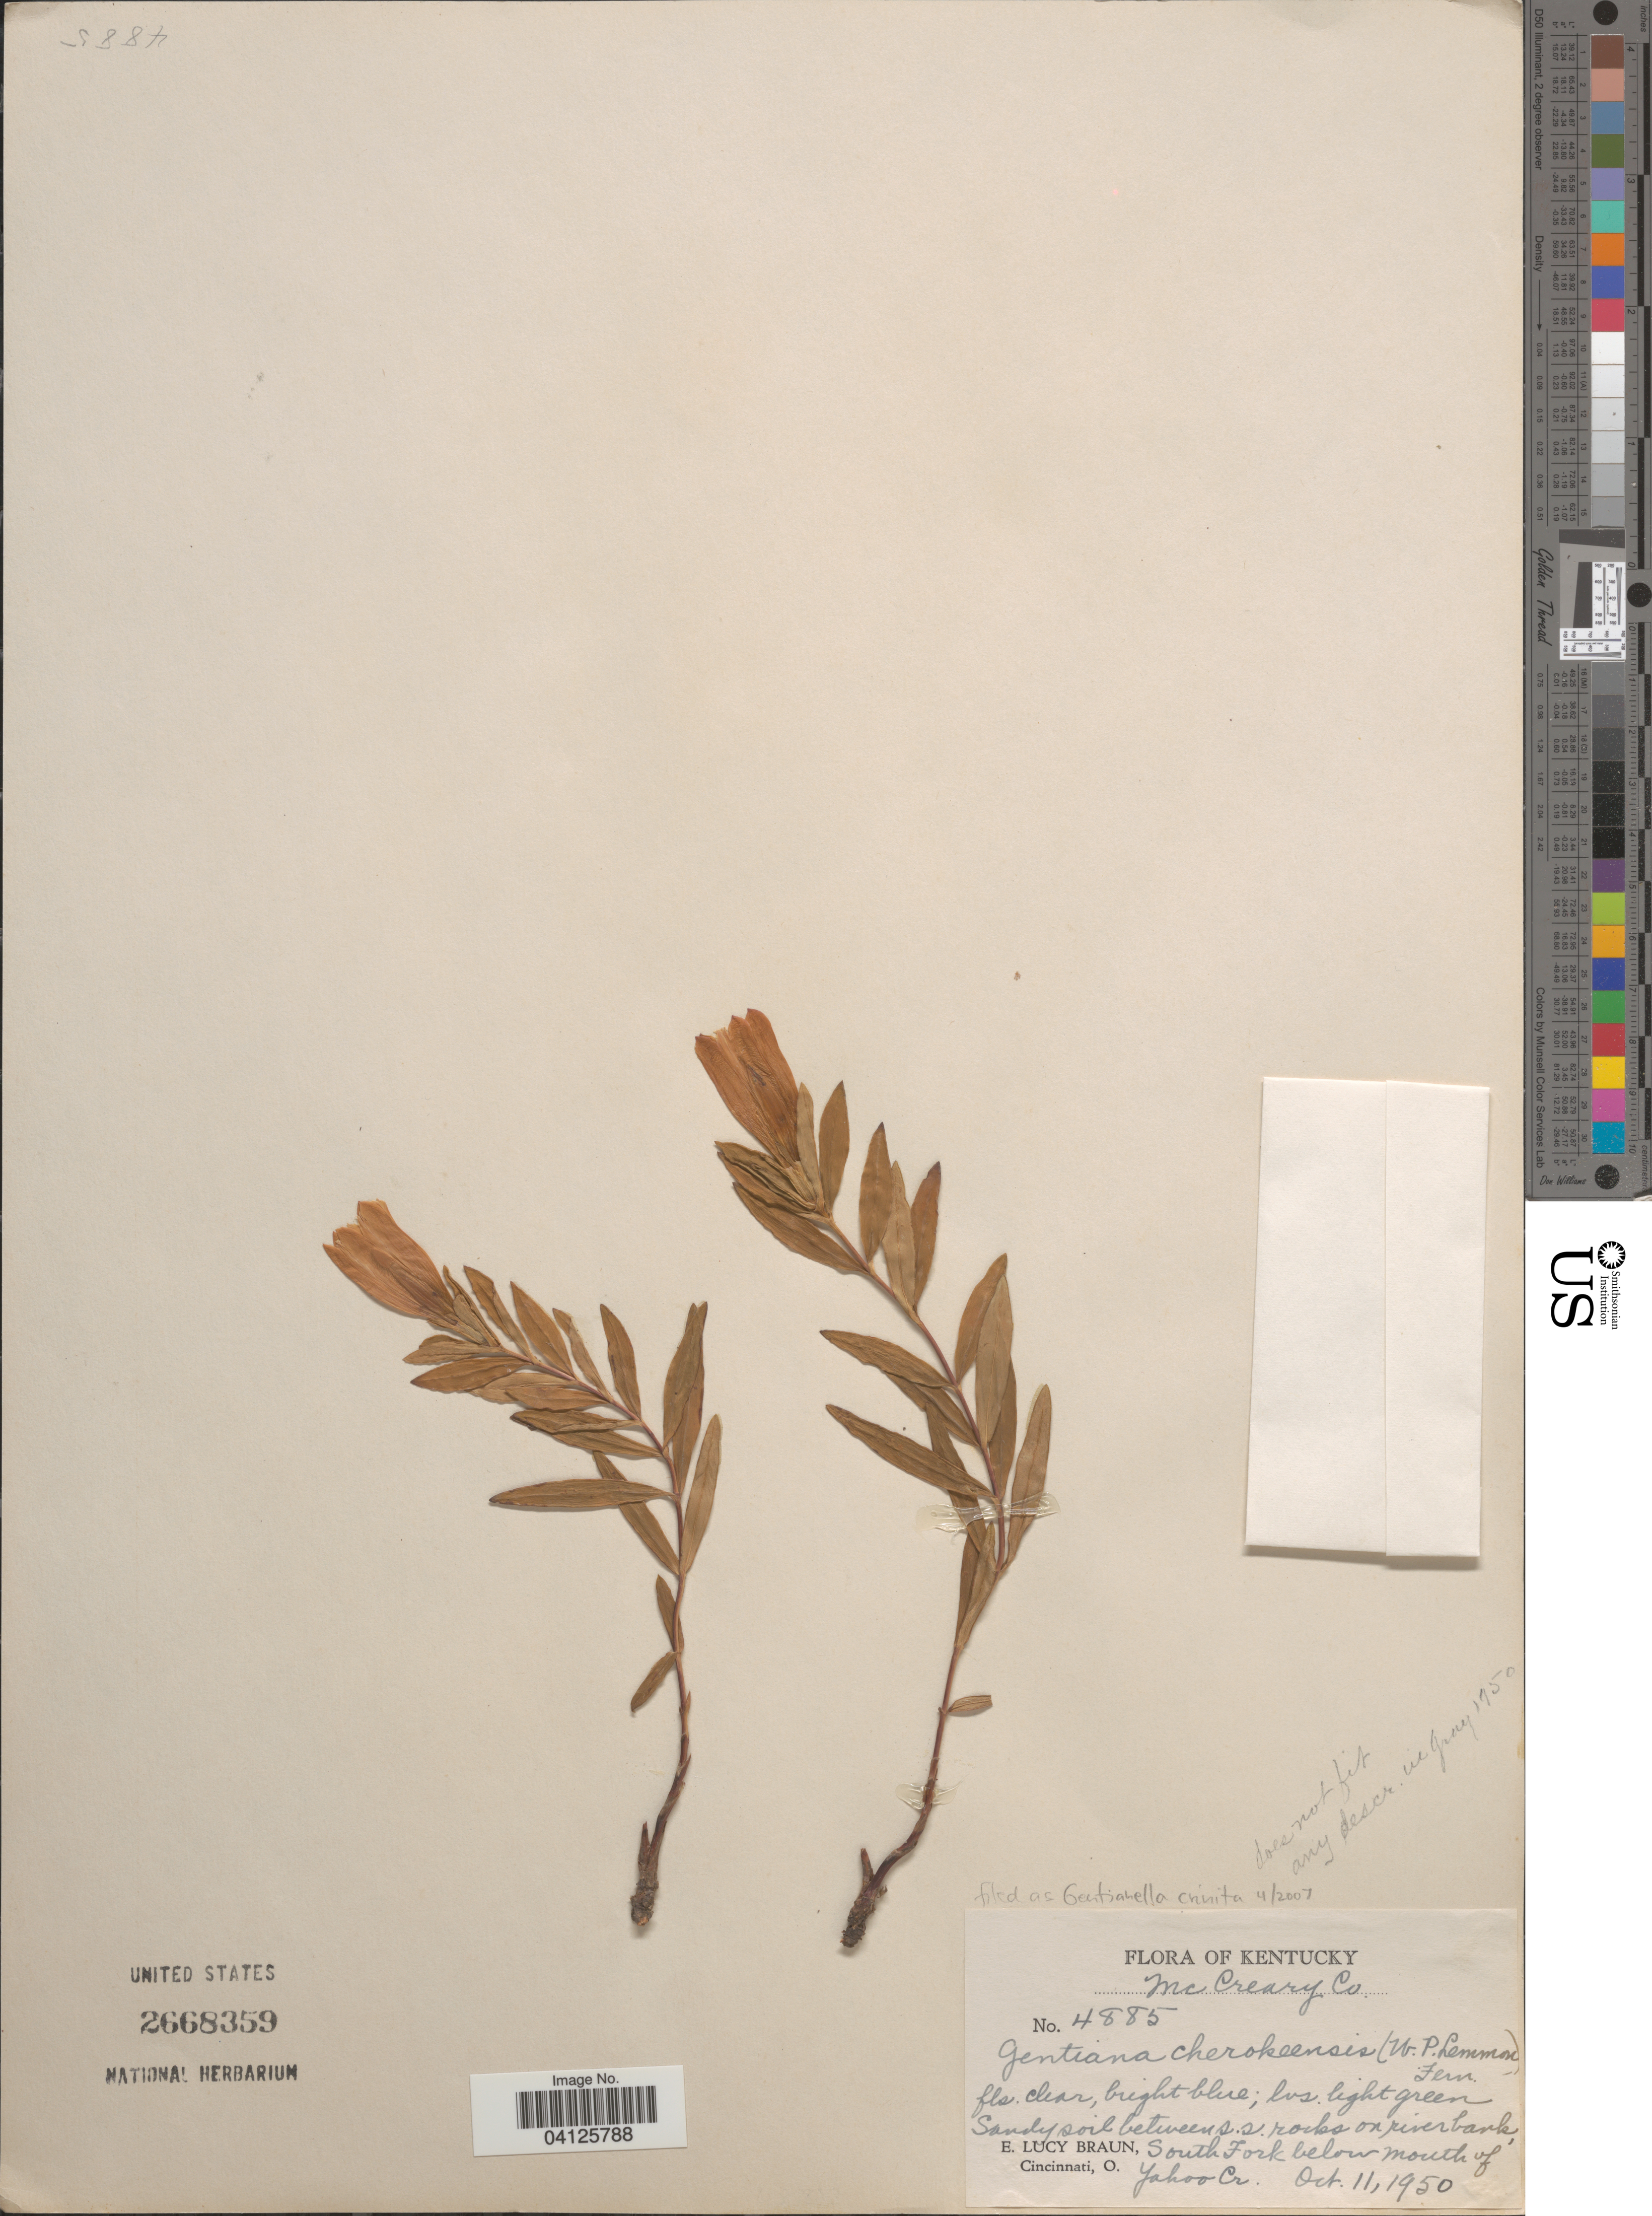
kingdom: Plantae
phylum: Tracheophyta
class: Magnoliopsida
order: Gentianales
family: Gentianaceae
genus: Gentianella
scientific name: Gentianella crinita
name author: (Froel.) G. Don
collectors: E. L. Braun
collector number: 4885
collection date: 1950-10-11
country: United States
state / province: Kentucky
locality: McCreary Co. Sandy soil between s.s. rocks on river bank, South Fork below mouth of Yahoo Cr.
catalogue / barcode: US 2668359